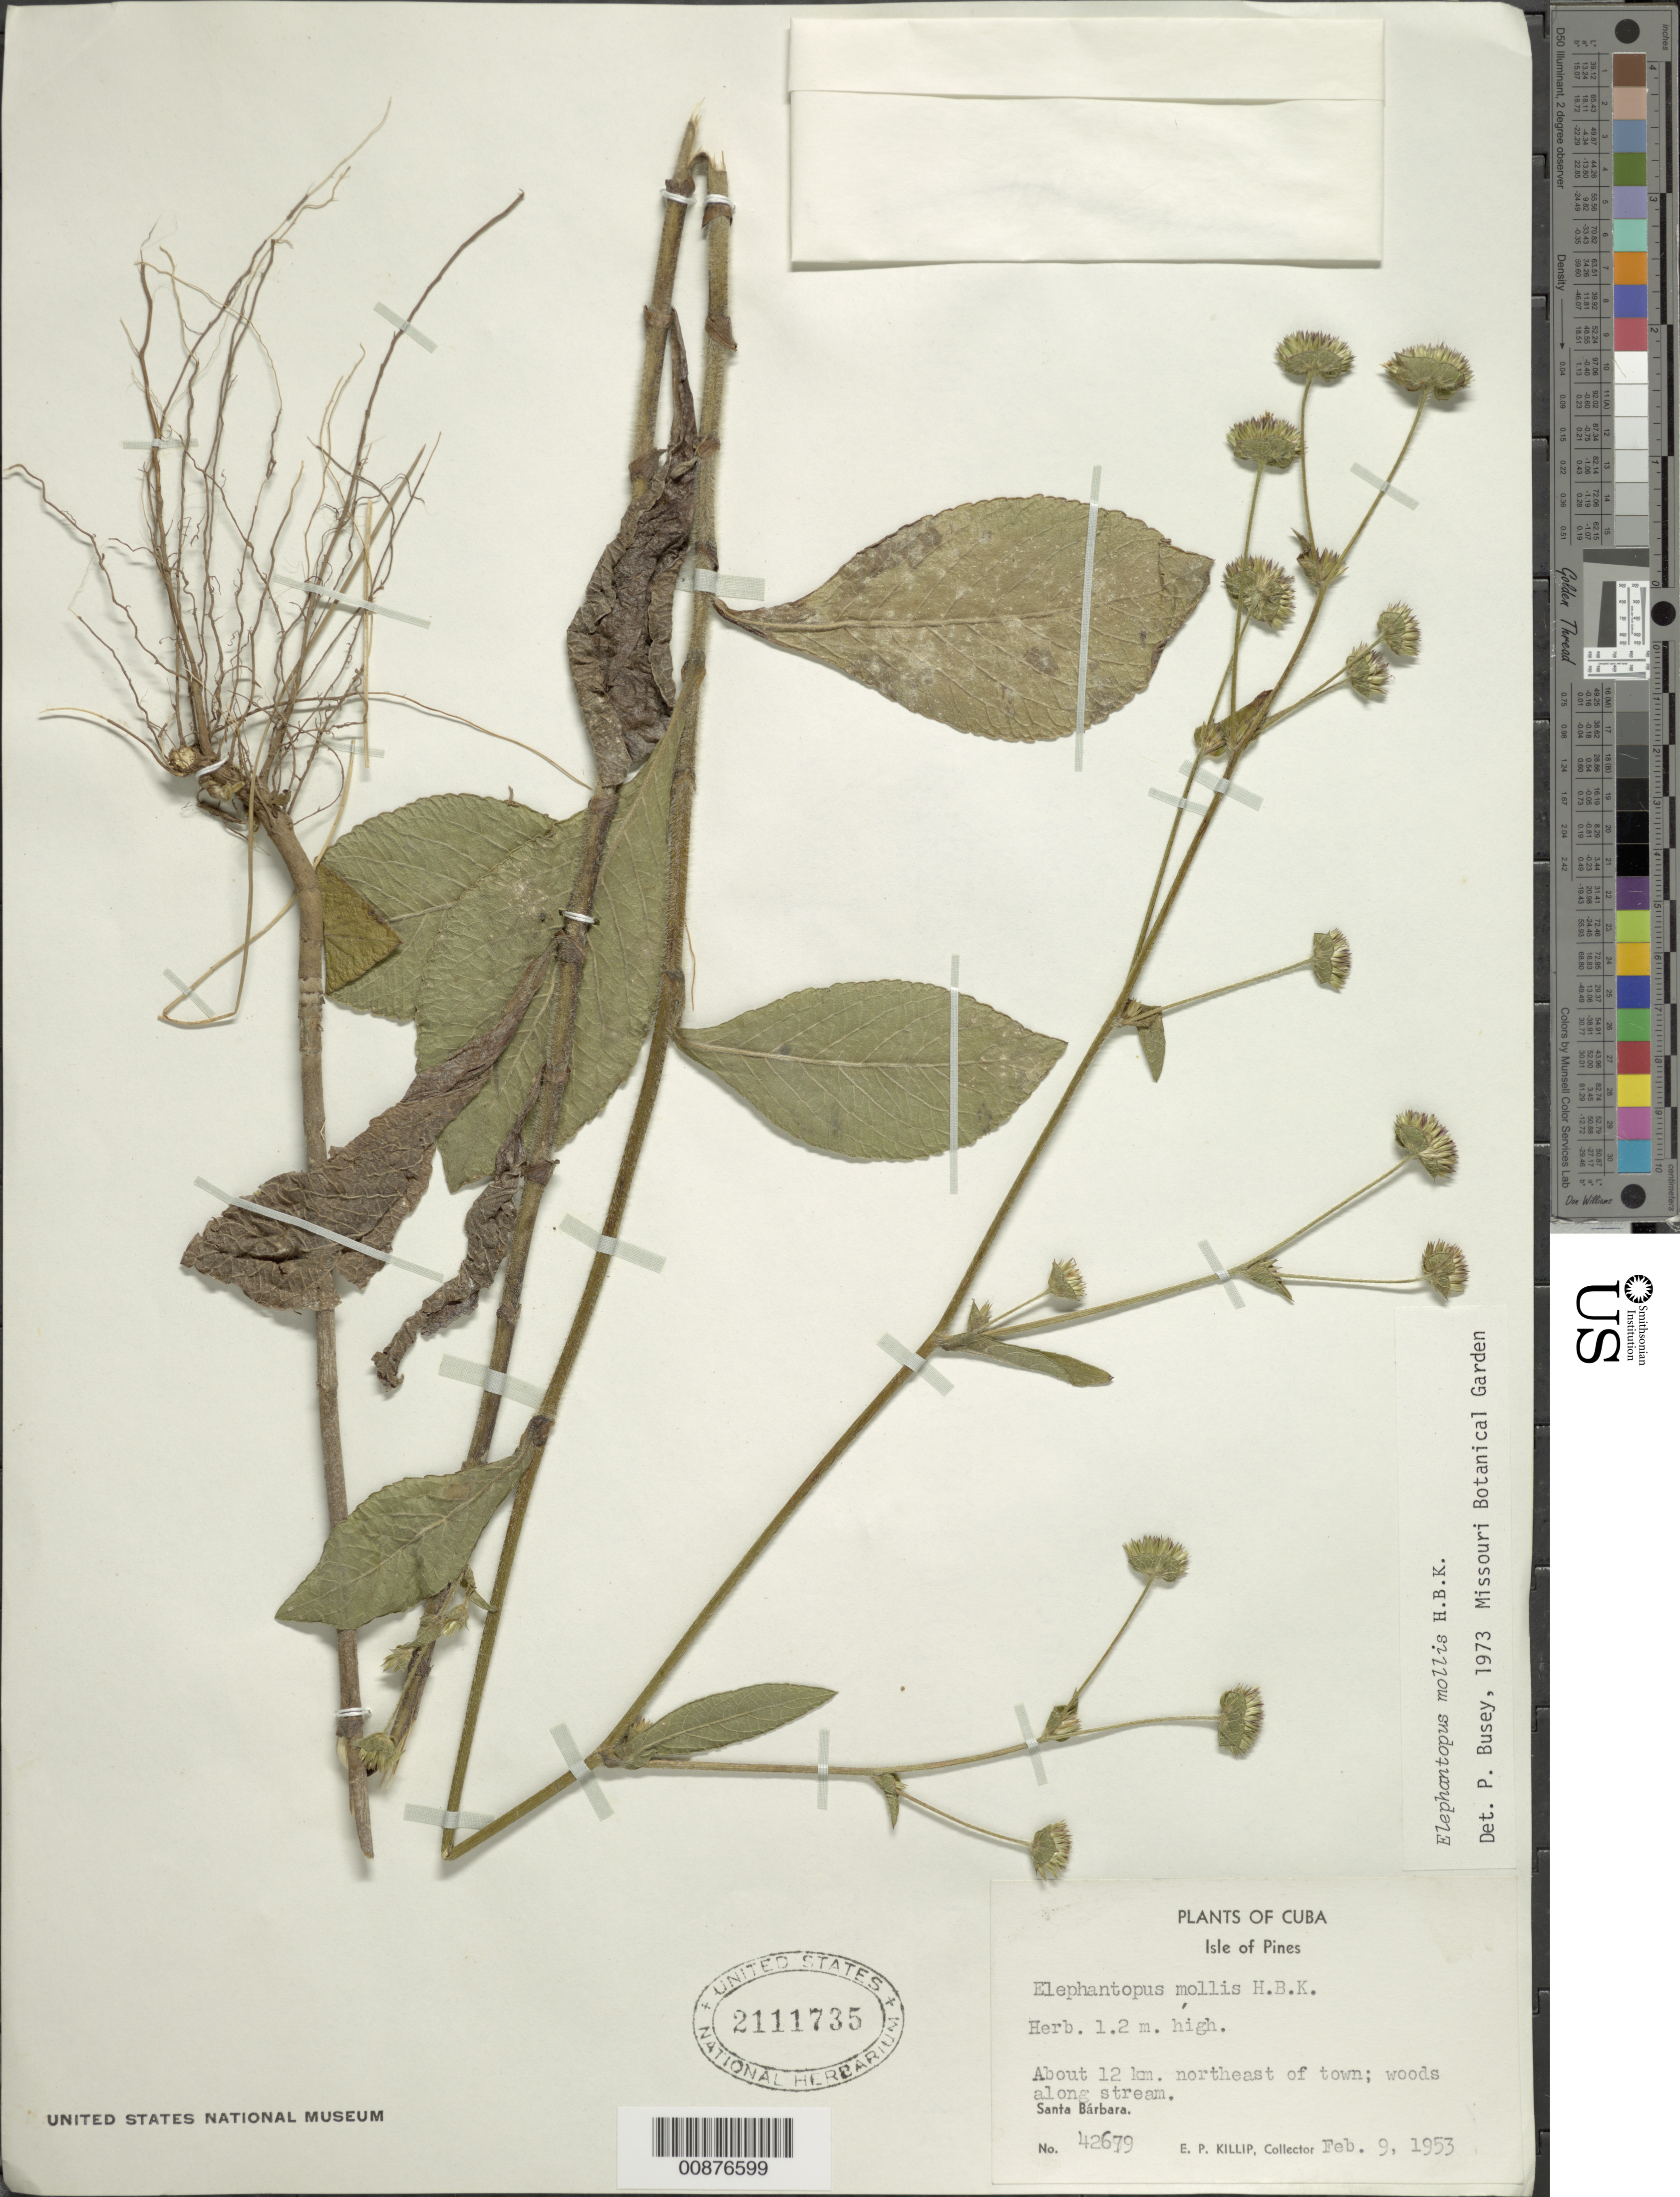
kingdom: Plantae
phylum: Tracheophyta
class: Magnoliopsida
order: Asterales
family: Asteraceae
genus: Elephantopus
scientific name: Elephantopus mollis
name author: Kunth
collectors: E. P. Killip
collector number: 42679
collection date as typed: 09 Feb 1953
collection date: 1953-02-09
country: Cuba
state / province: Isla de La Juventud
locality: Santa Bárbara. About 12 km northeast of town.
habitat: Woods along stream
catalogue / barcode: US 2111735